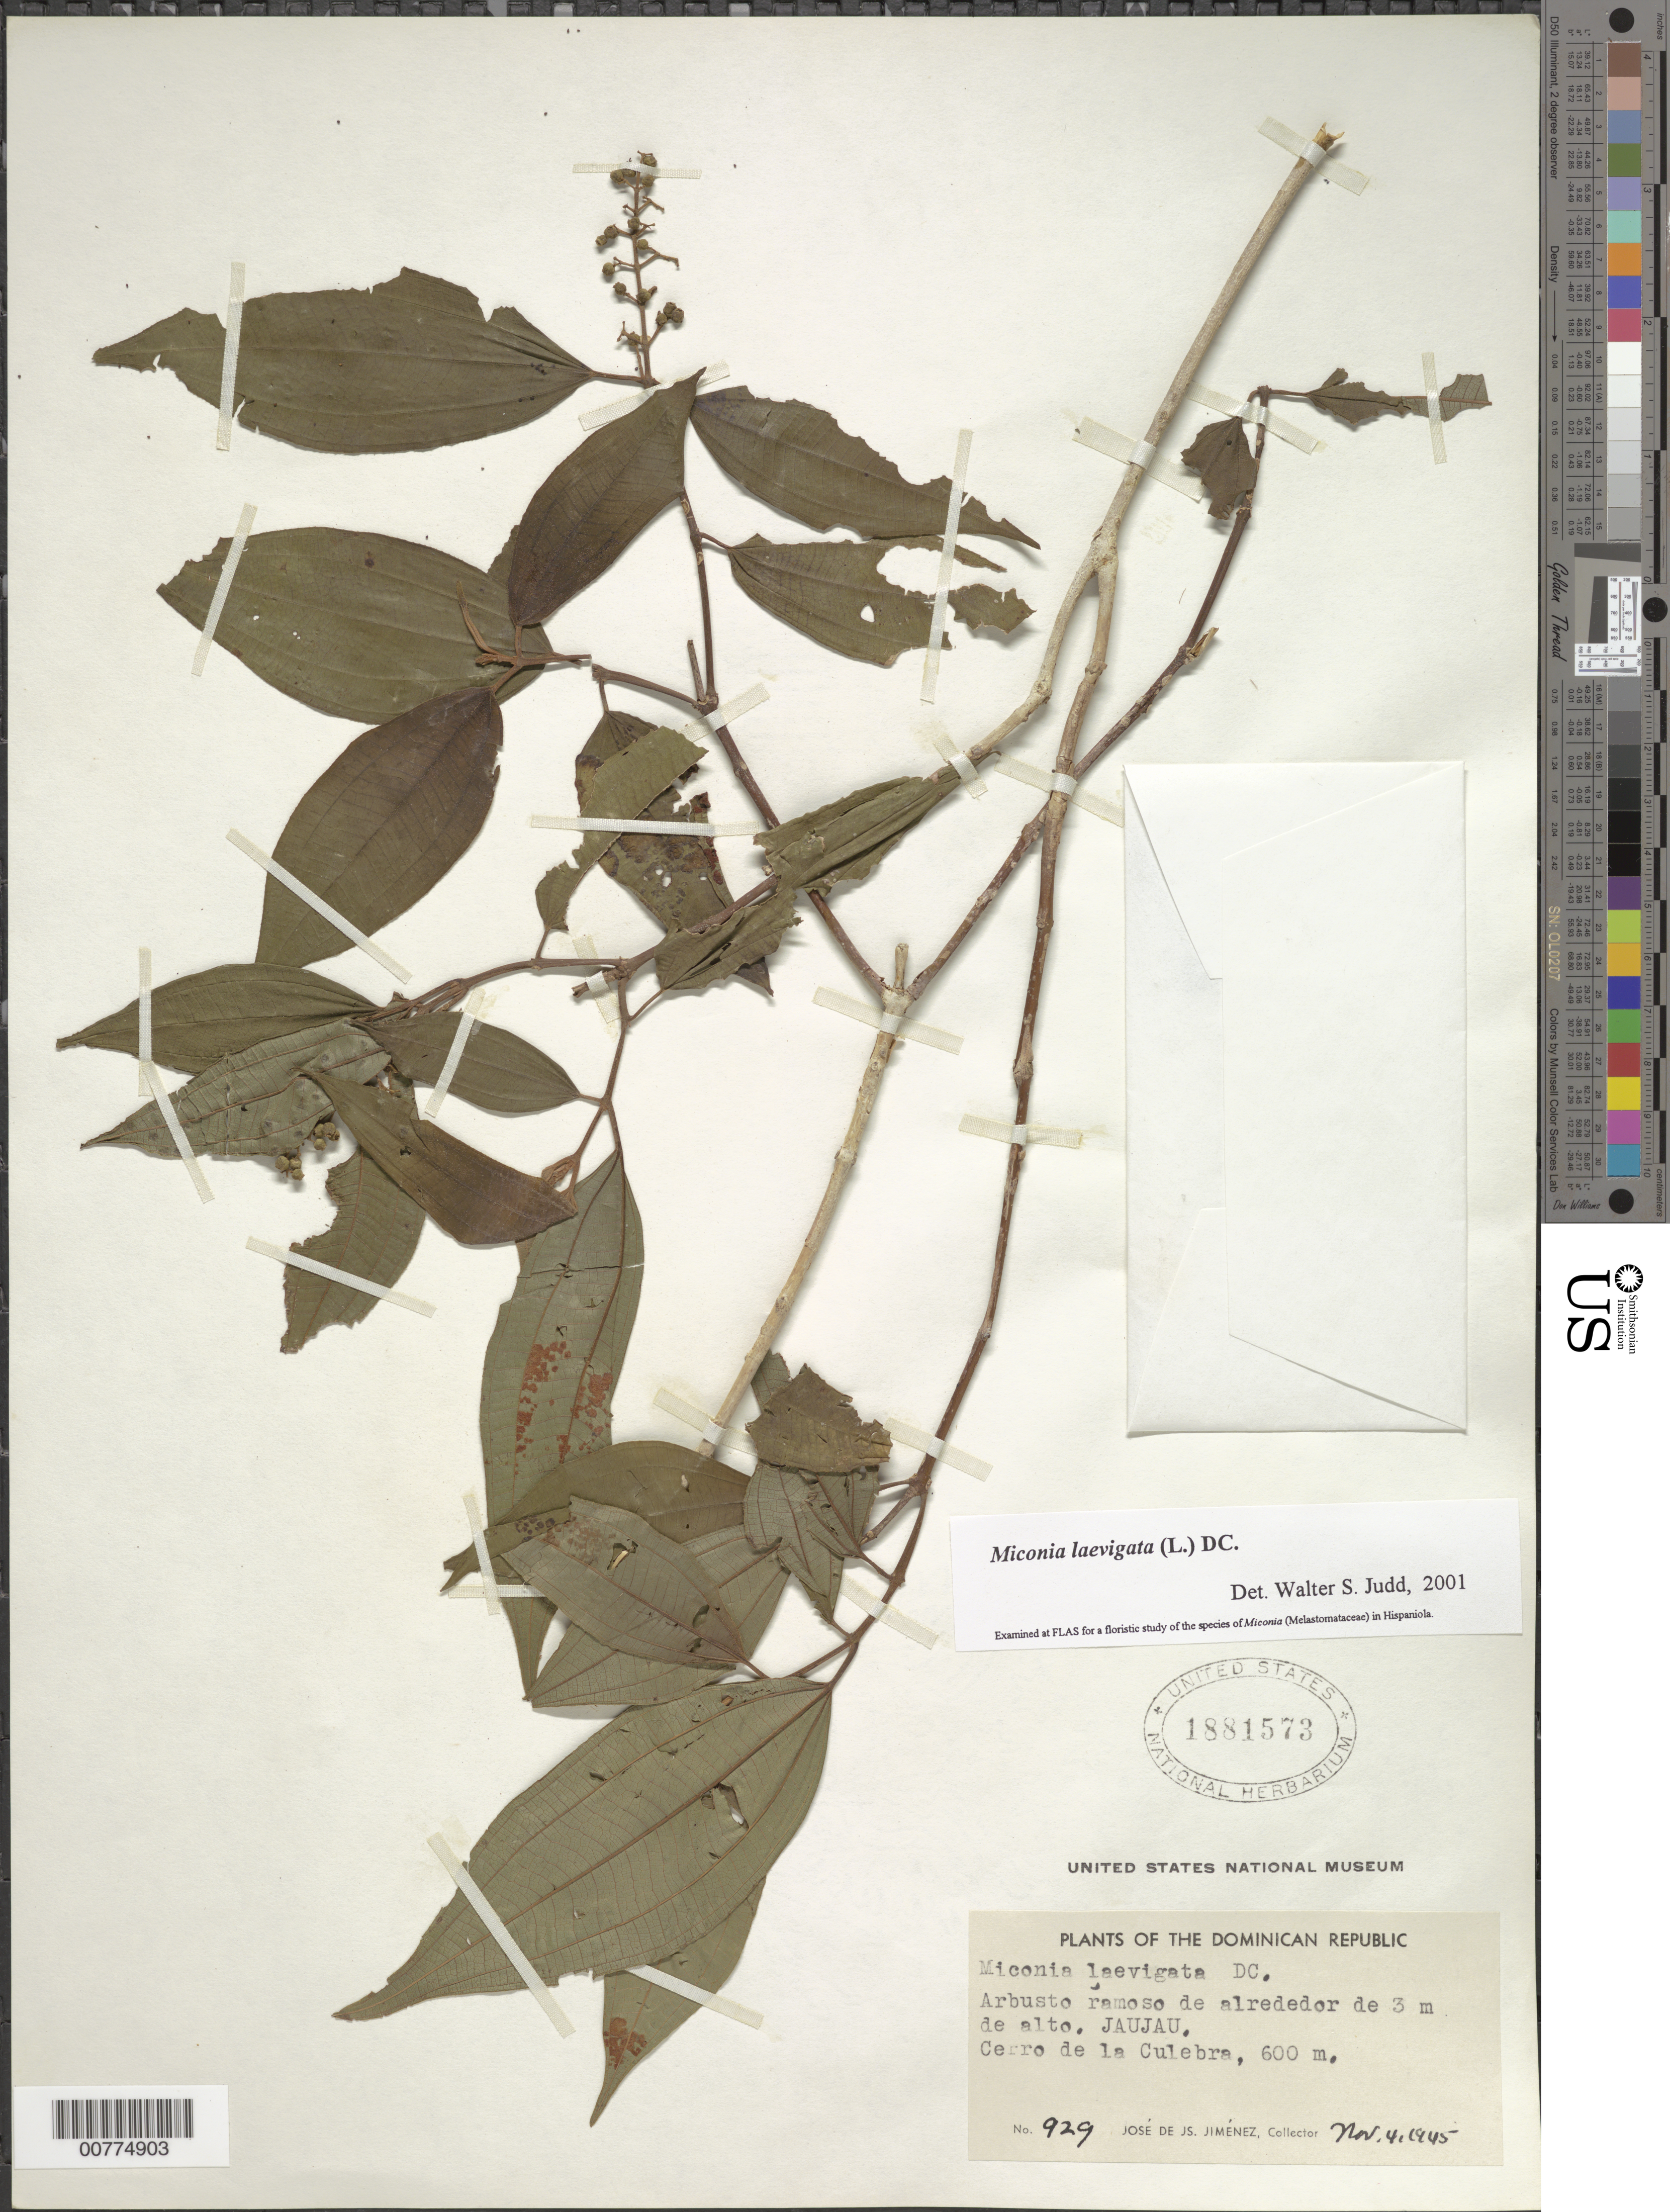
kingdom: Plantae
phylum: Tracheophyta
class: Magnoliopsida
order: Myrtales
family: Melastomataceae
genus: Miconia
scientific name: Miconia laevigata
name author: (L.) D. Don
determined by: Judd, Walter S.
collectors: J. J. Jiménez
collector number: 929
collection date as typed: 04 Nov 1945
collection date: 1945-11-04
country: Dominican Republic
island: Hispaniola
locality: Cerro de la Culebra.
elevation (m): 600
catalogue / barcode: US 1881573